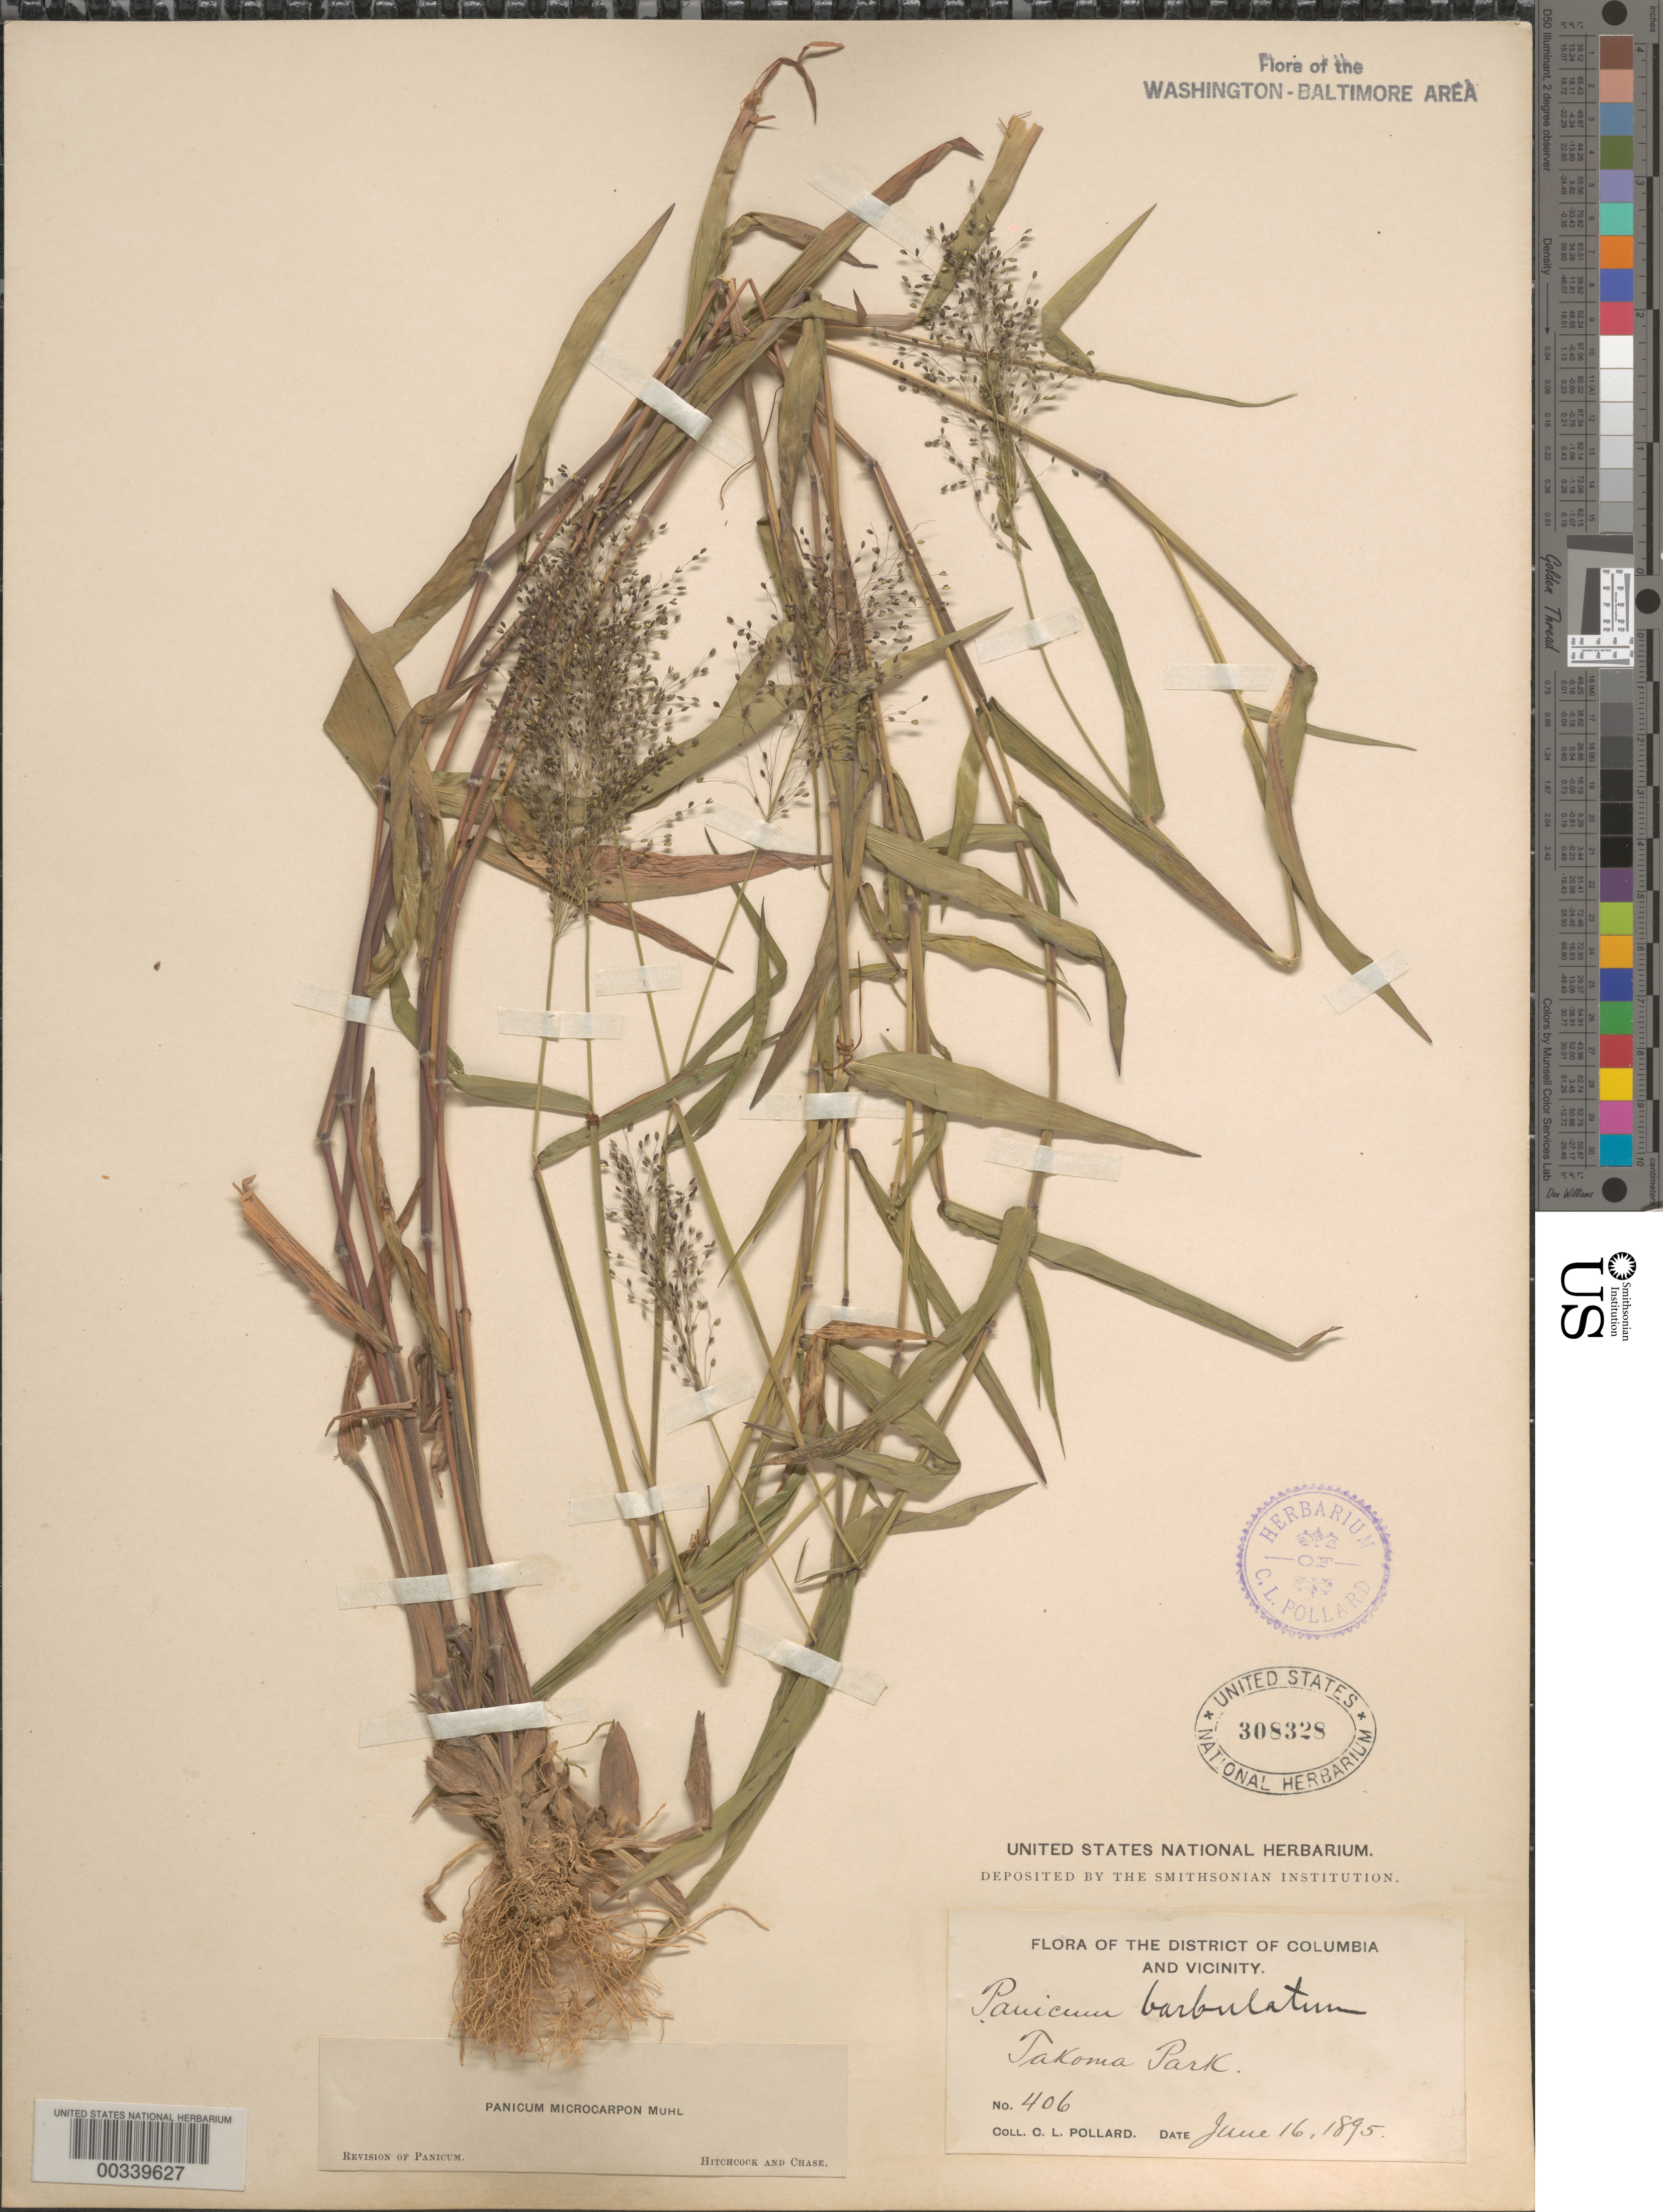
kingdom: Plantae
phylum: Tracheophyta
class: Liliopsida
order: Poales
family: Poaceae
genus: Dichanthelium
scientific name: Dichanthelium dichotomum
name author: (L.) Gould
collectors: C. L. Pollard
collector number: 406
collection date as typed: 16 Jun 1895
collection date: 1895-06-16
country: United States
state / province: District of Columbia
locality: Takoma Park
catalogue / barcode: US 308328